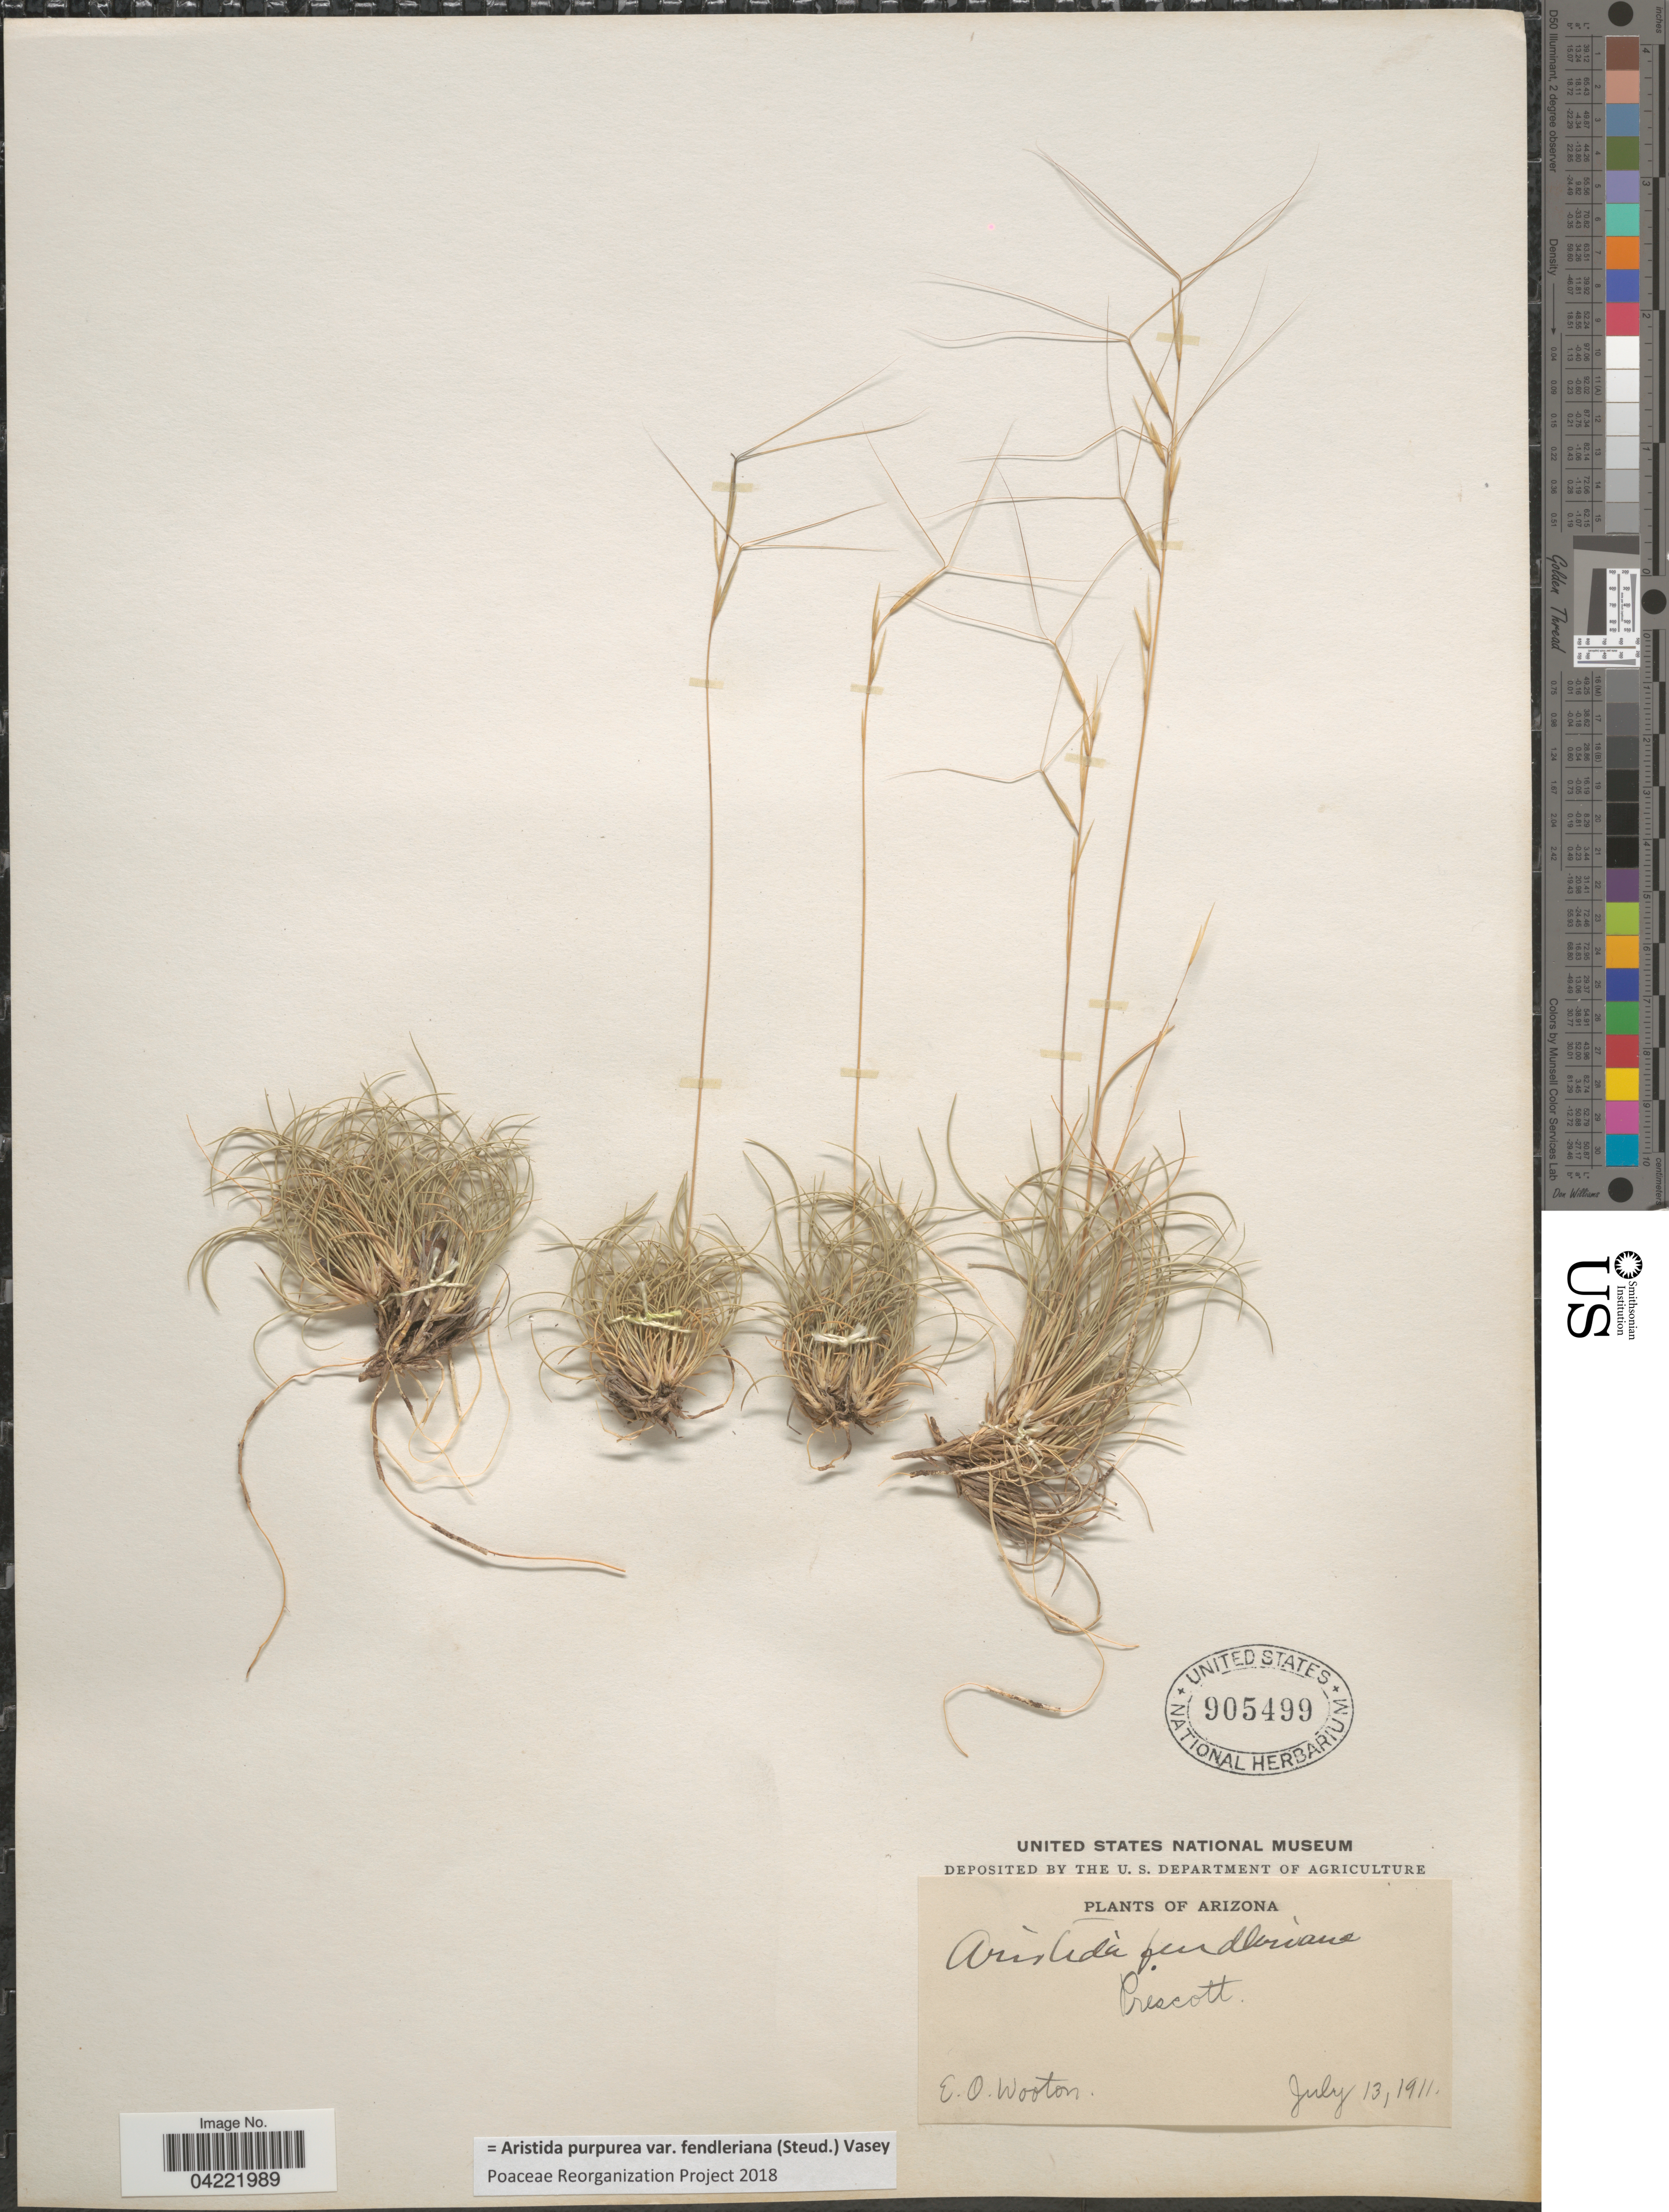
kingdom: Plantae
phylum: Tracheophyta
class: Liliopsida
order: Poales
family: Poaceae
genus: Aristida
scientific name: Aristida purpurea var. fendleriana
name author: (Steud.) Vasey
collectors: E. O. Wooton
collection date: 1911-07-13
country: United States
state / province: Arizona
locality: Prescott.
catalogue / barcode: US 905499